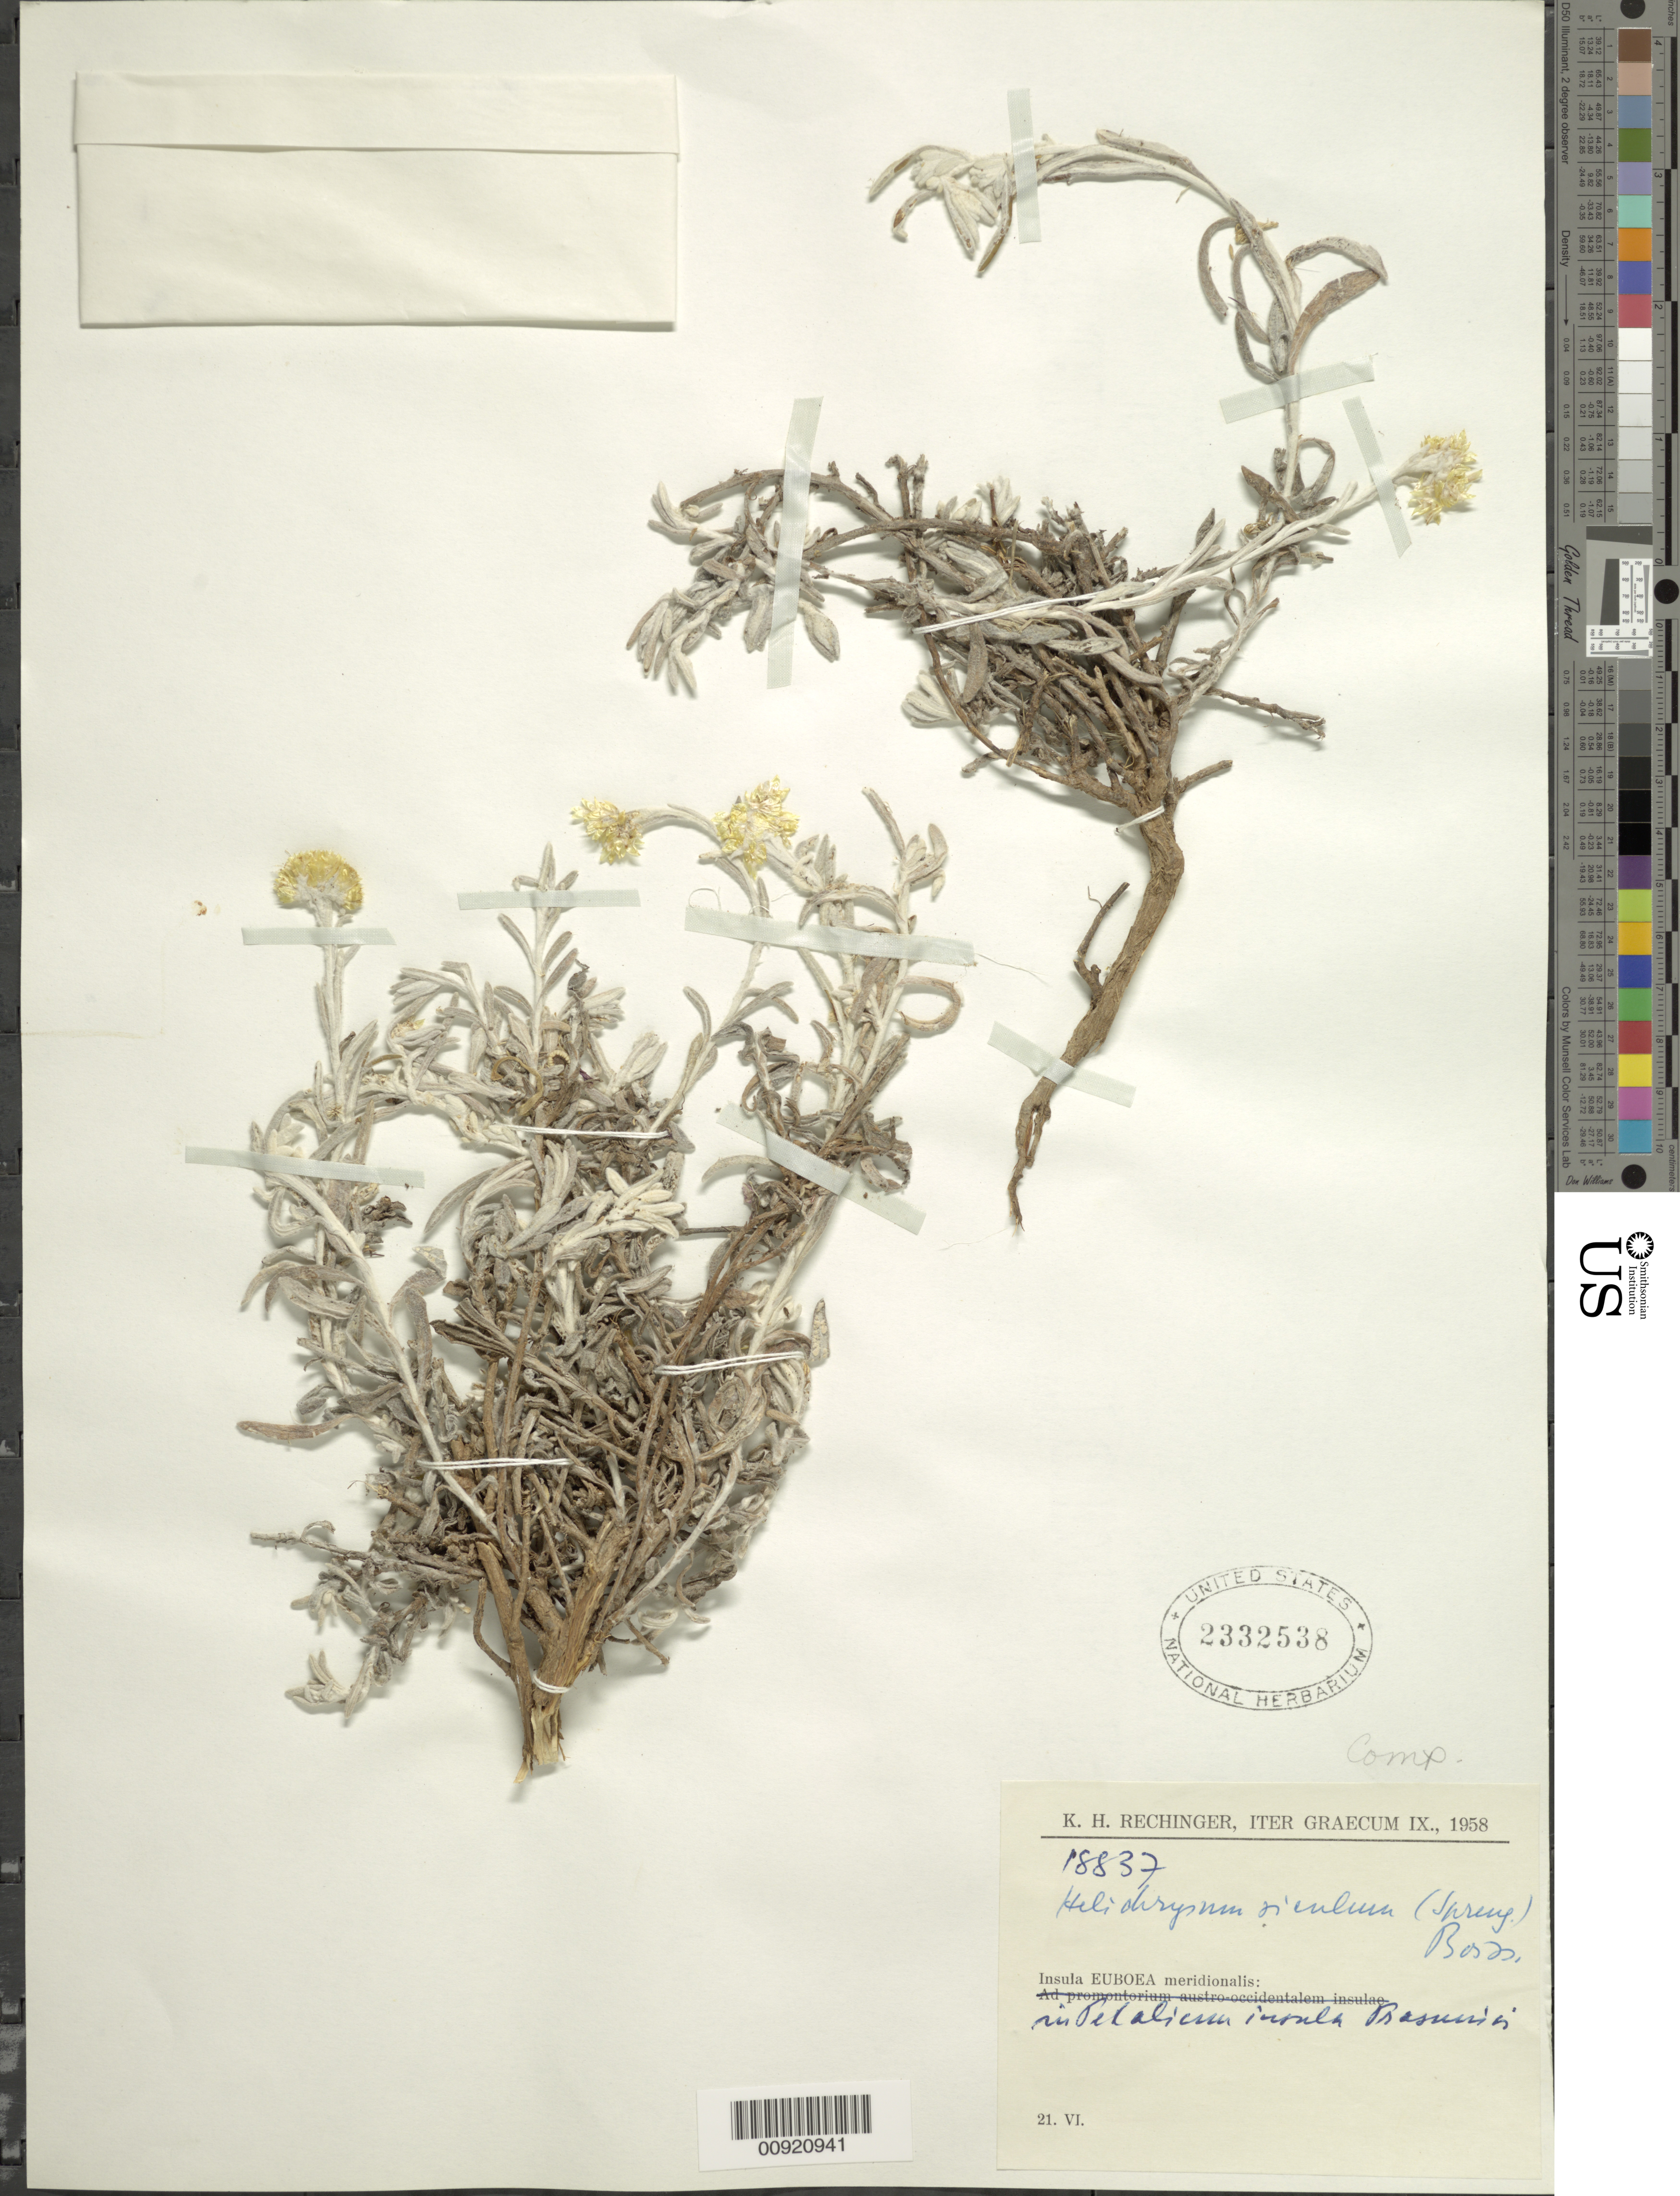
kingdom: Plantae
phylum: Tracheophyta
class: Magnoliopsida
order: Asterales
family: Asteraceae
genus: Helichrysum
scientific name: Helichrysum siculum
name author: Boiss.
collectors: K. H. Rechinger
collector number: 18837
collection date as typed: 21 Jun 1958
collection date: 1958-06-21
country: Greece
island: Euboea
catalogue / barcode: US 2332538